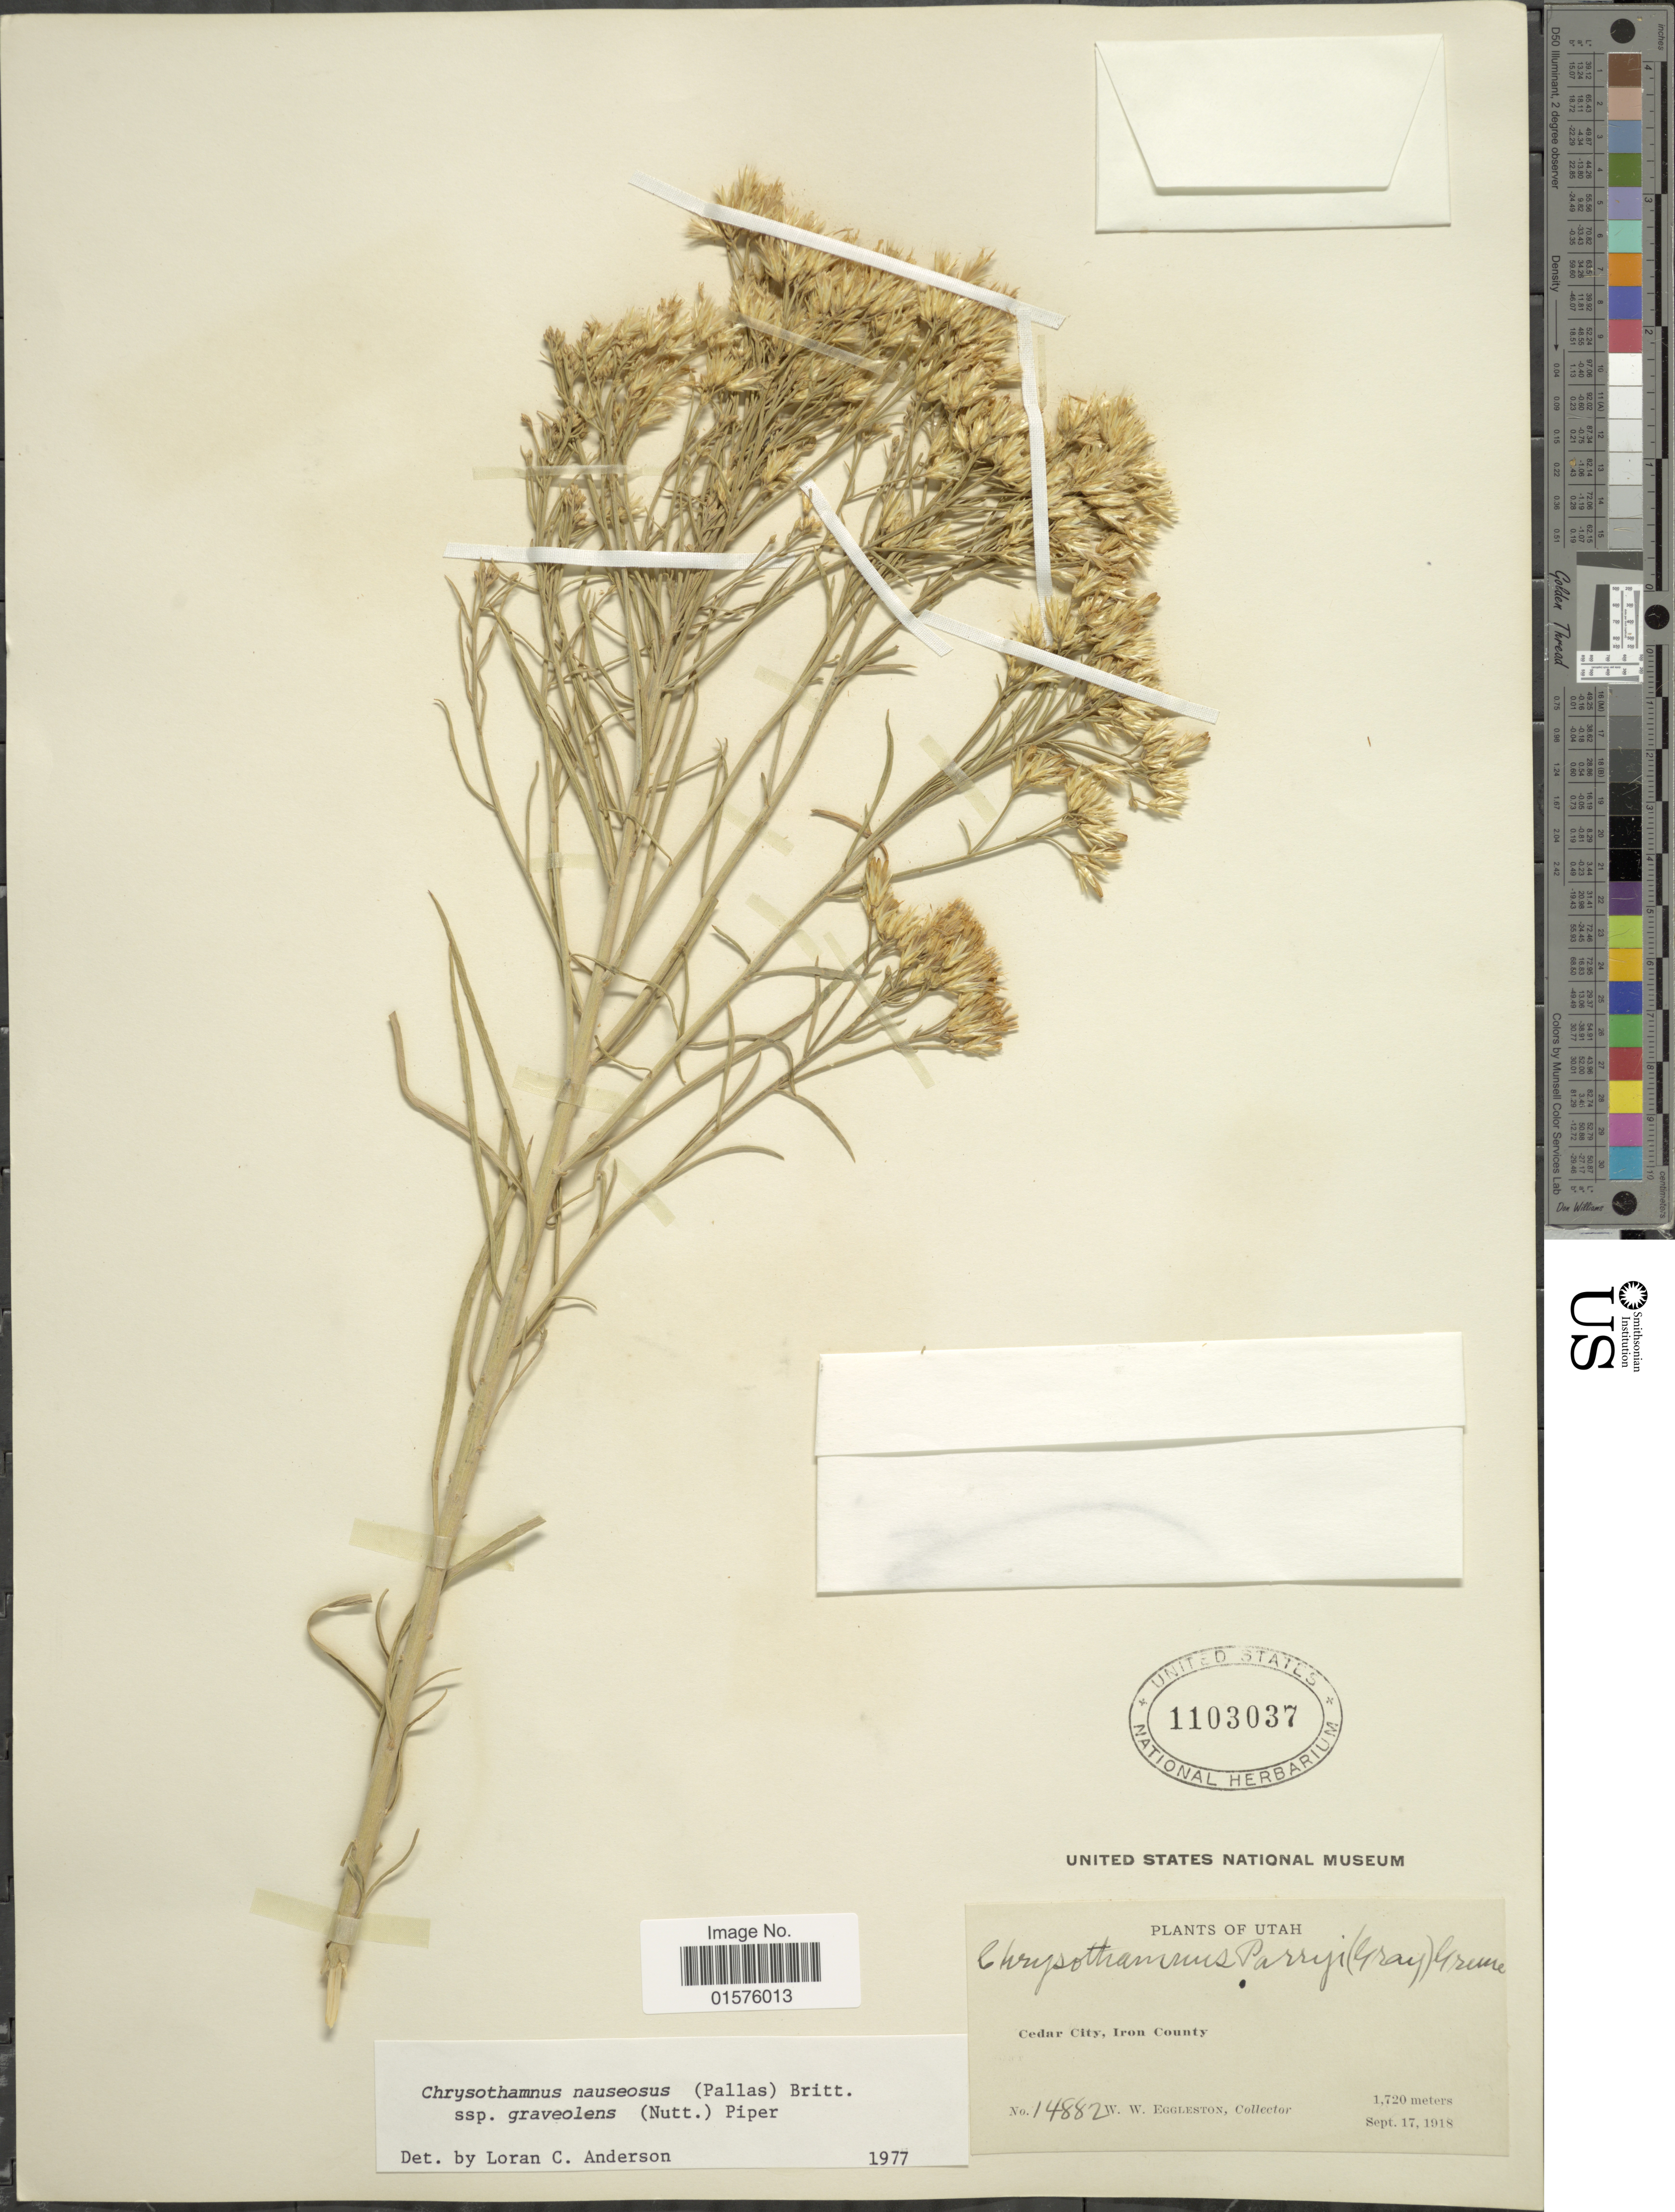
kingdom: Plantae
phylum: Tracheophyta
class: Magnoliopsida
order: Asterales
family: Asteraceae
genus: Ericameria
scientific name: Ericameria nauseosa var. graveolens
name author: (Nutt.) Reveal & Schuyler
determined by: Urbatsch, Lowell E., Curator (LSU), Louisiana State University (UNITED STATES)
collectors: W. W. Eggleston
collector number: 14882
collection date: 1918-09-17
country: United States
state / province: Utah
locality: Cedar City, Iron County.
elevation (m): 1720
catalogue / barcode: US 1103037